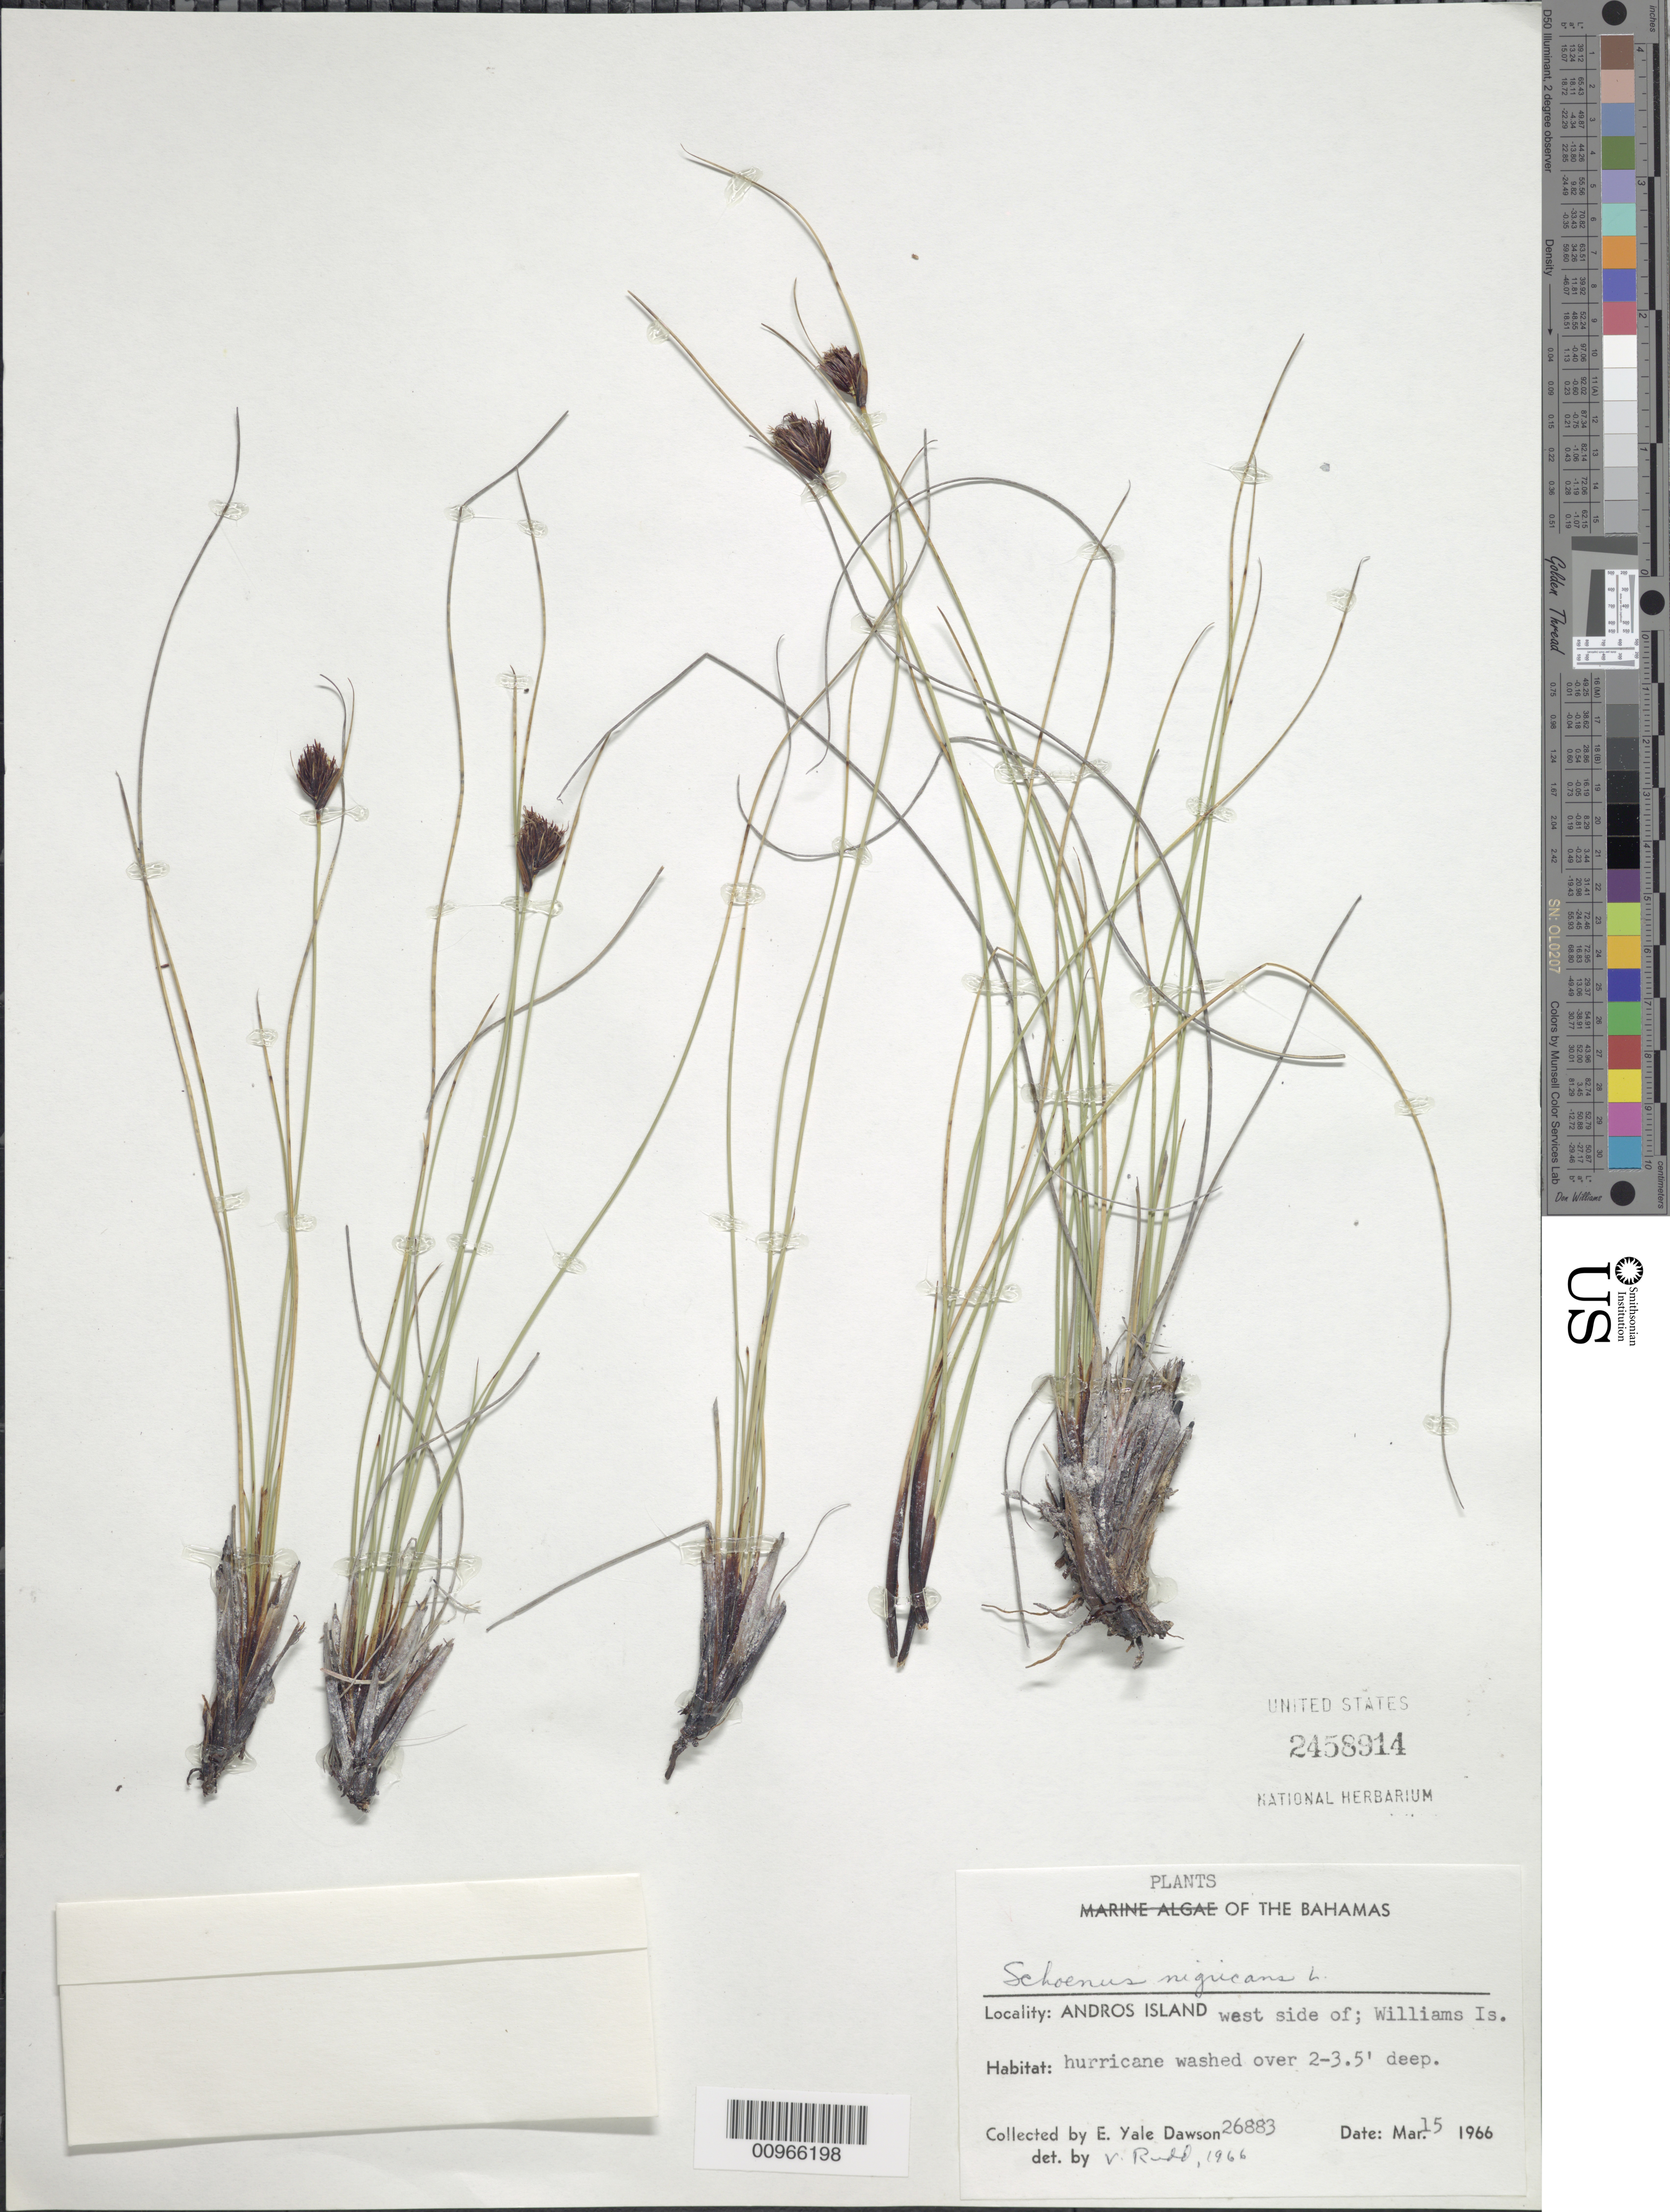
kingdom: Plantae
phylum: Tracheophyta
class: Liliopsida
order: Poales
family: Cyperaceae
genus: Schoenus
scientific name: Schoenus nigricans var. nigricans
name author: L.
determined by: Rudd, V.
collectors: E. Y. Dawson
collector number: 26883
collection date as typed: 15 Mar 1966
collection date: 1966-03-15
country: Bahamas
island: Williams Island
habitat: Hurricane washed over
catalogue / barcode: US 2458914